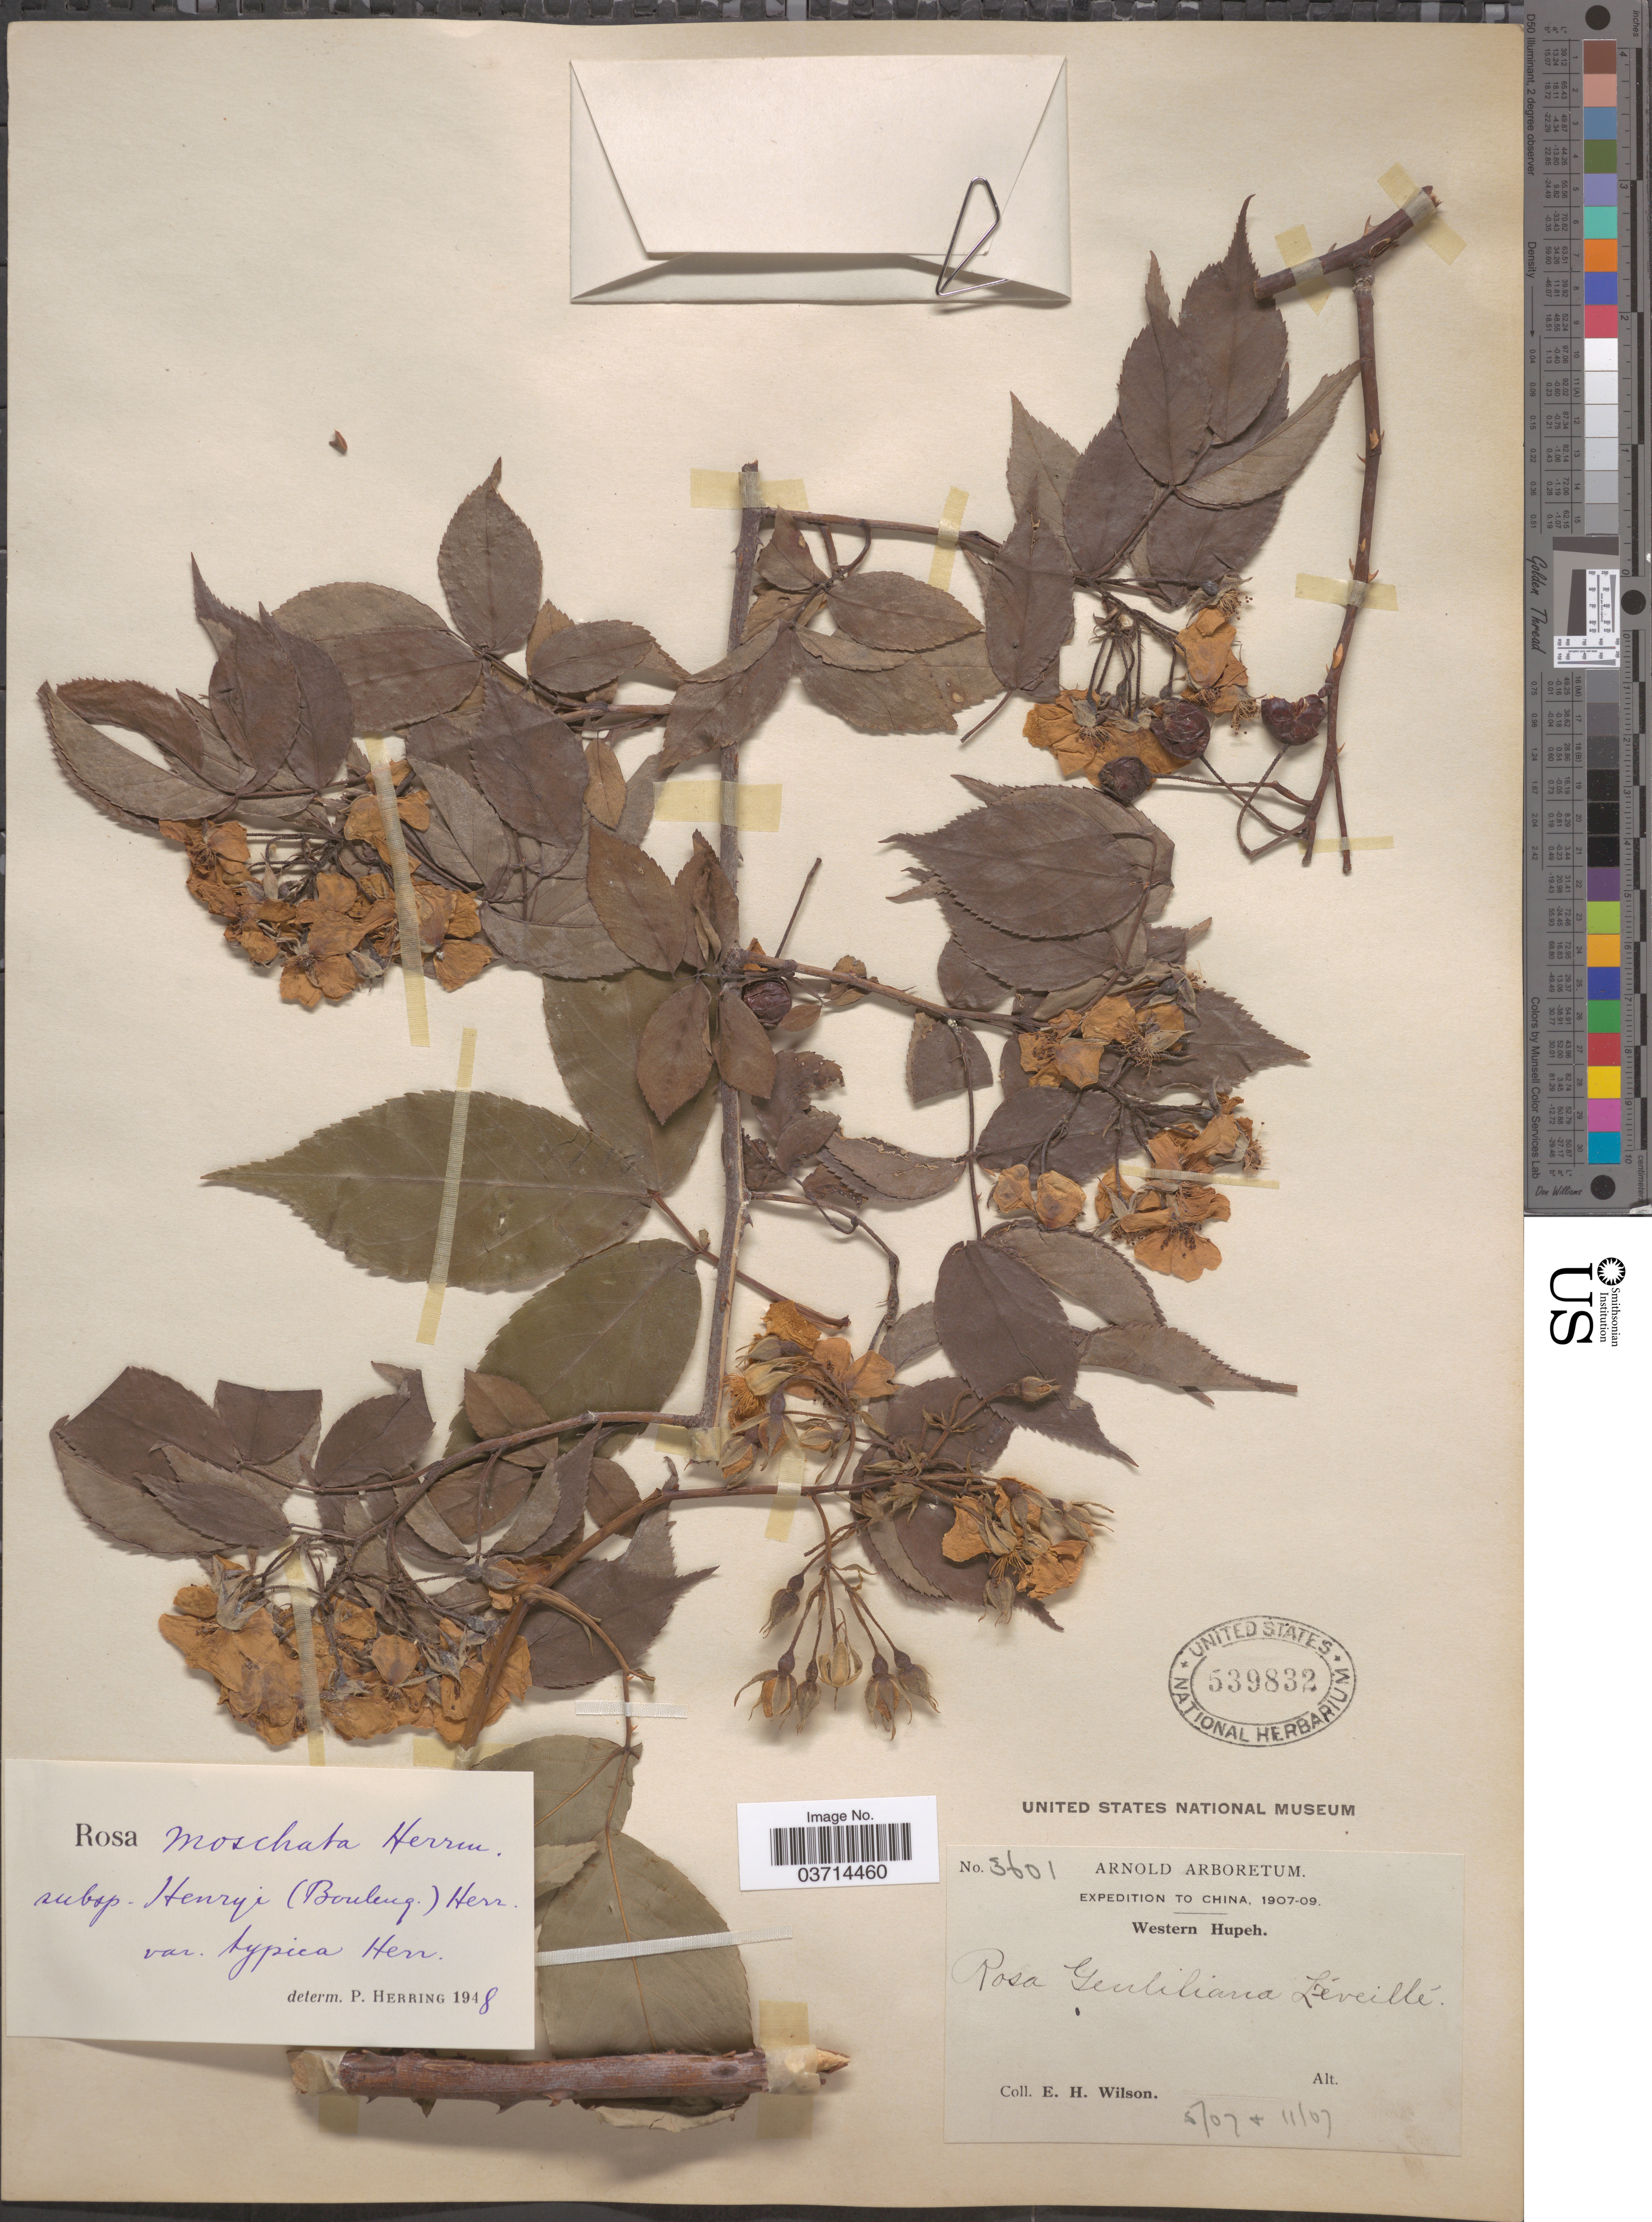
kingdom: Plantae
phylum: Tracheophyta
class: Magnoliopsida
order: Rosales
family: Rosaceae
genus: Rosa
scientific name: Rosa henryi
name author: Boulenger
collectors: E. Wilson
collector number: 3601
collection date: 1907-05/1907-11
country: China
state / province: Hubei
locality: Western Hupeh.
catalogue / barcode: US 539832